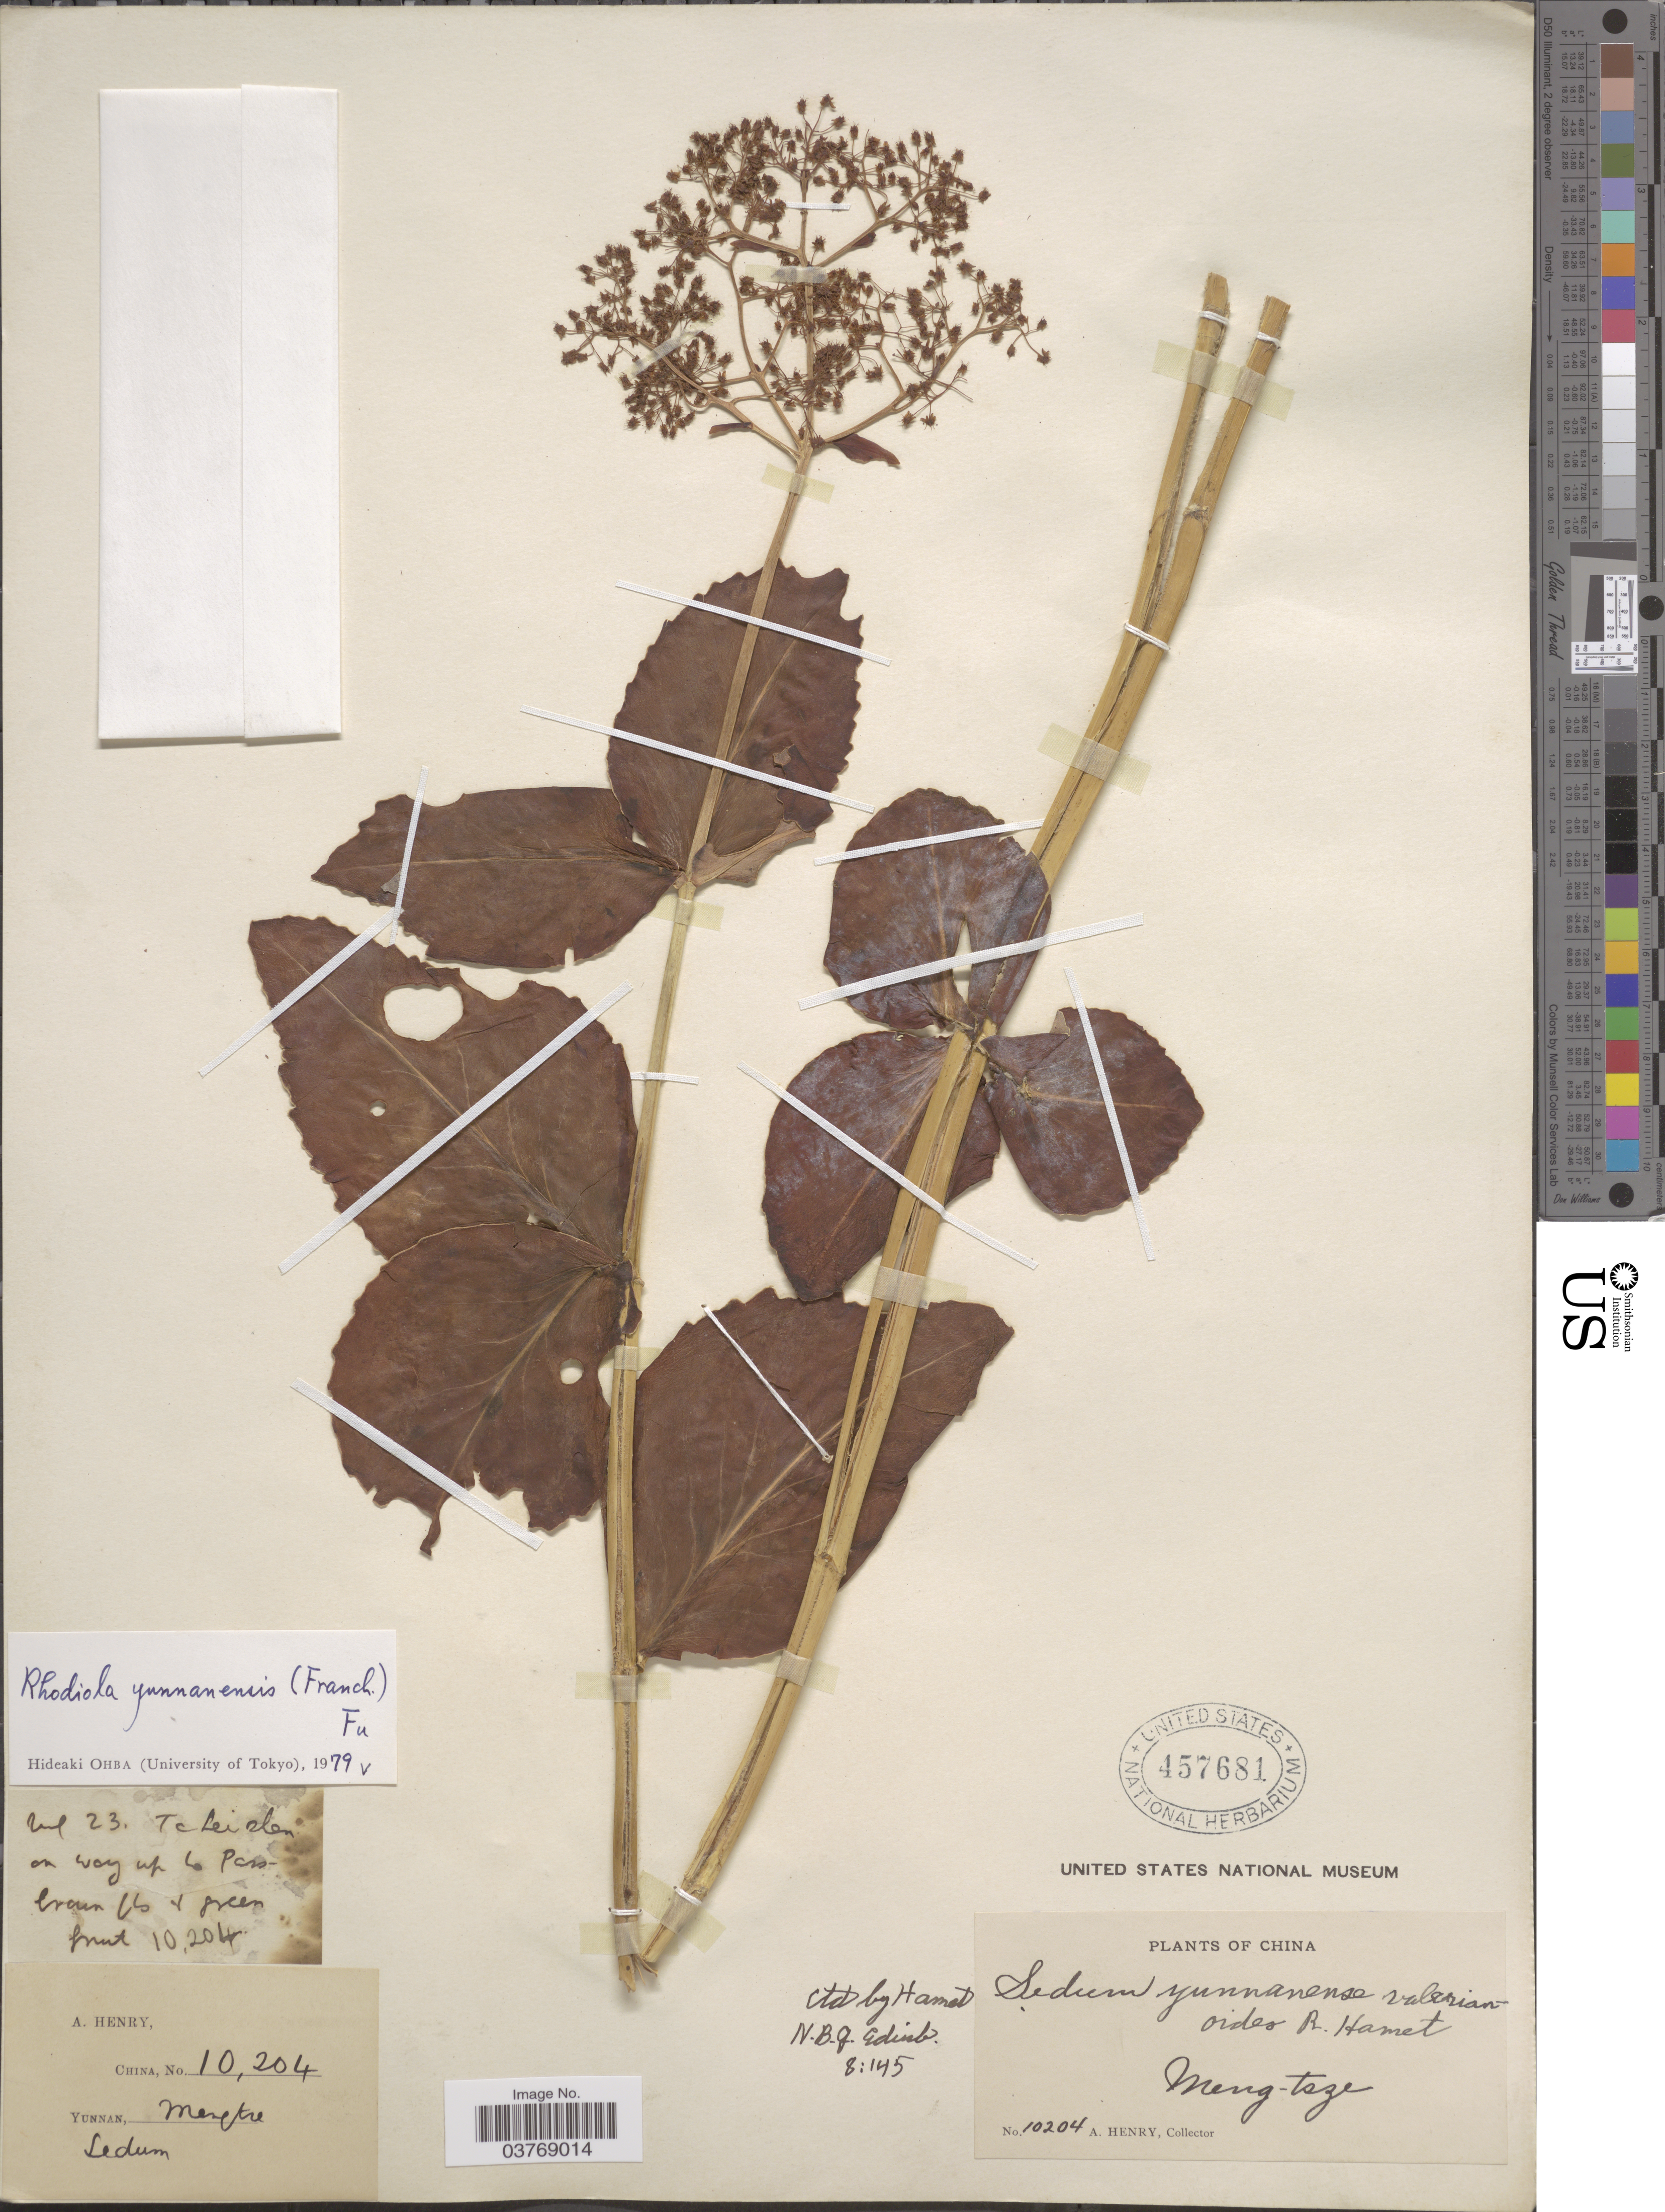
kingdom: Plantae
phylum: Tracheophyta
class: Magnoliopsida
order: Saxifragales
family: Crassulaceae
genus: Rhodiola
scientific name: Rhodiola yunnanensis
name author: (Franch.) S.H. Fu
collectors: A. Henry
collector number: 10204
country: China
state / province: Yunnan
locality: Mengtsze.. Ta Lei shen on the way up to pass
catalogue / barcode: US 457681